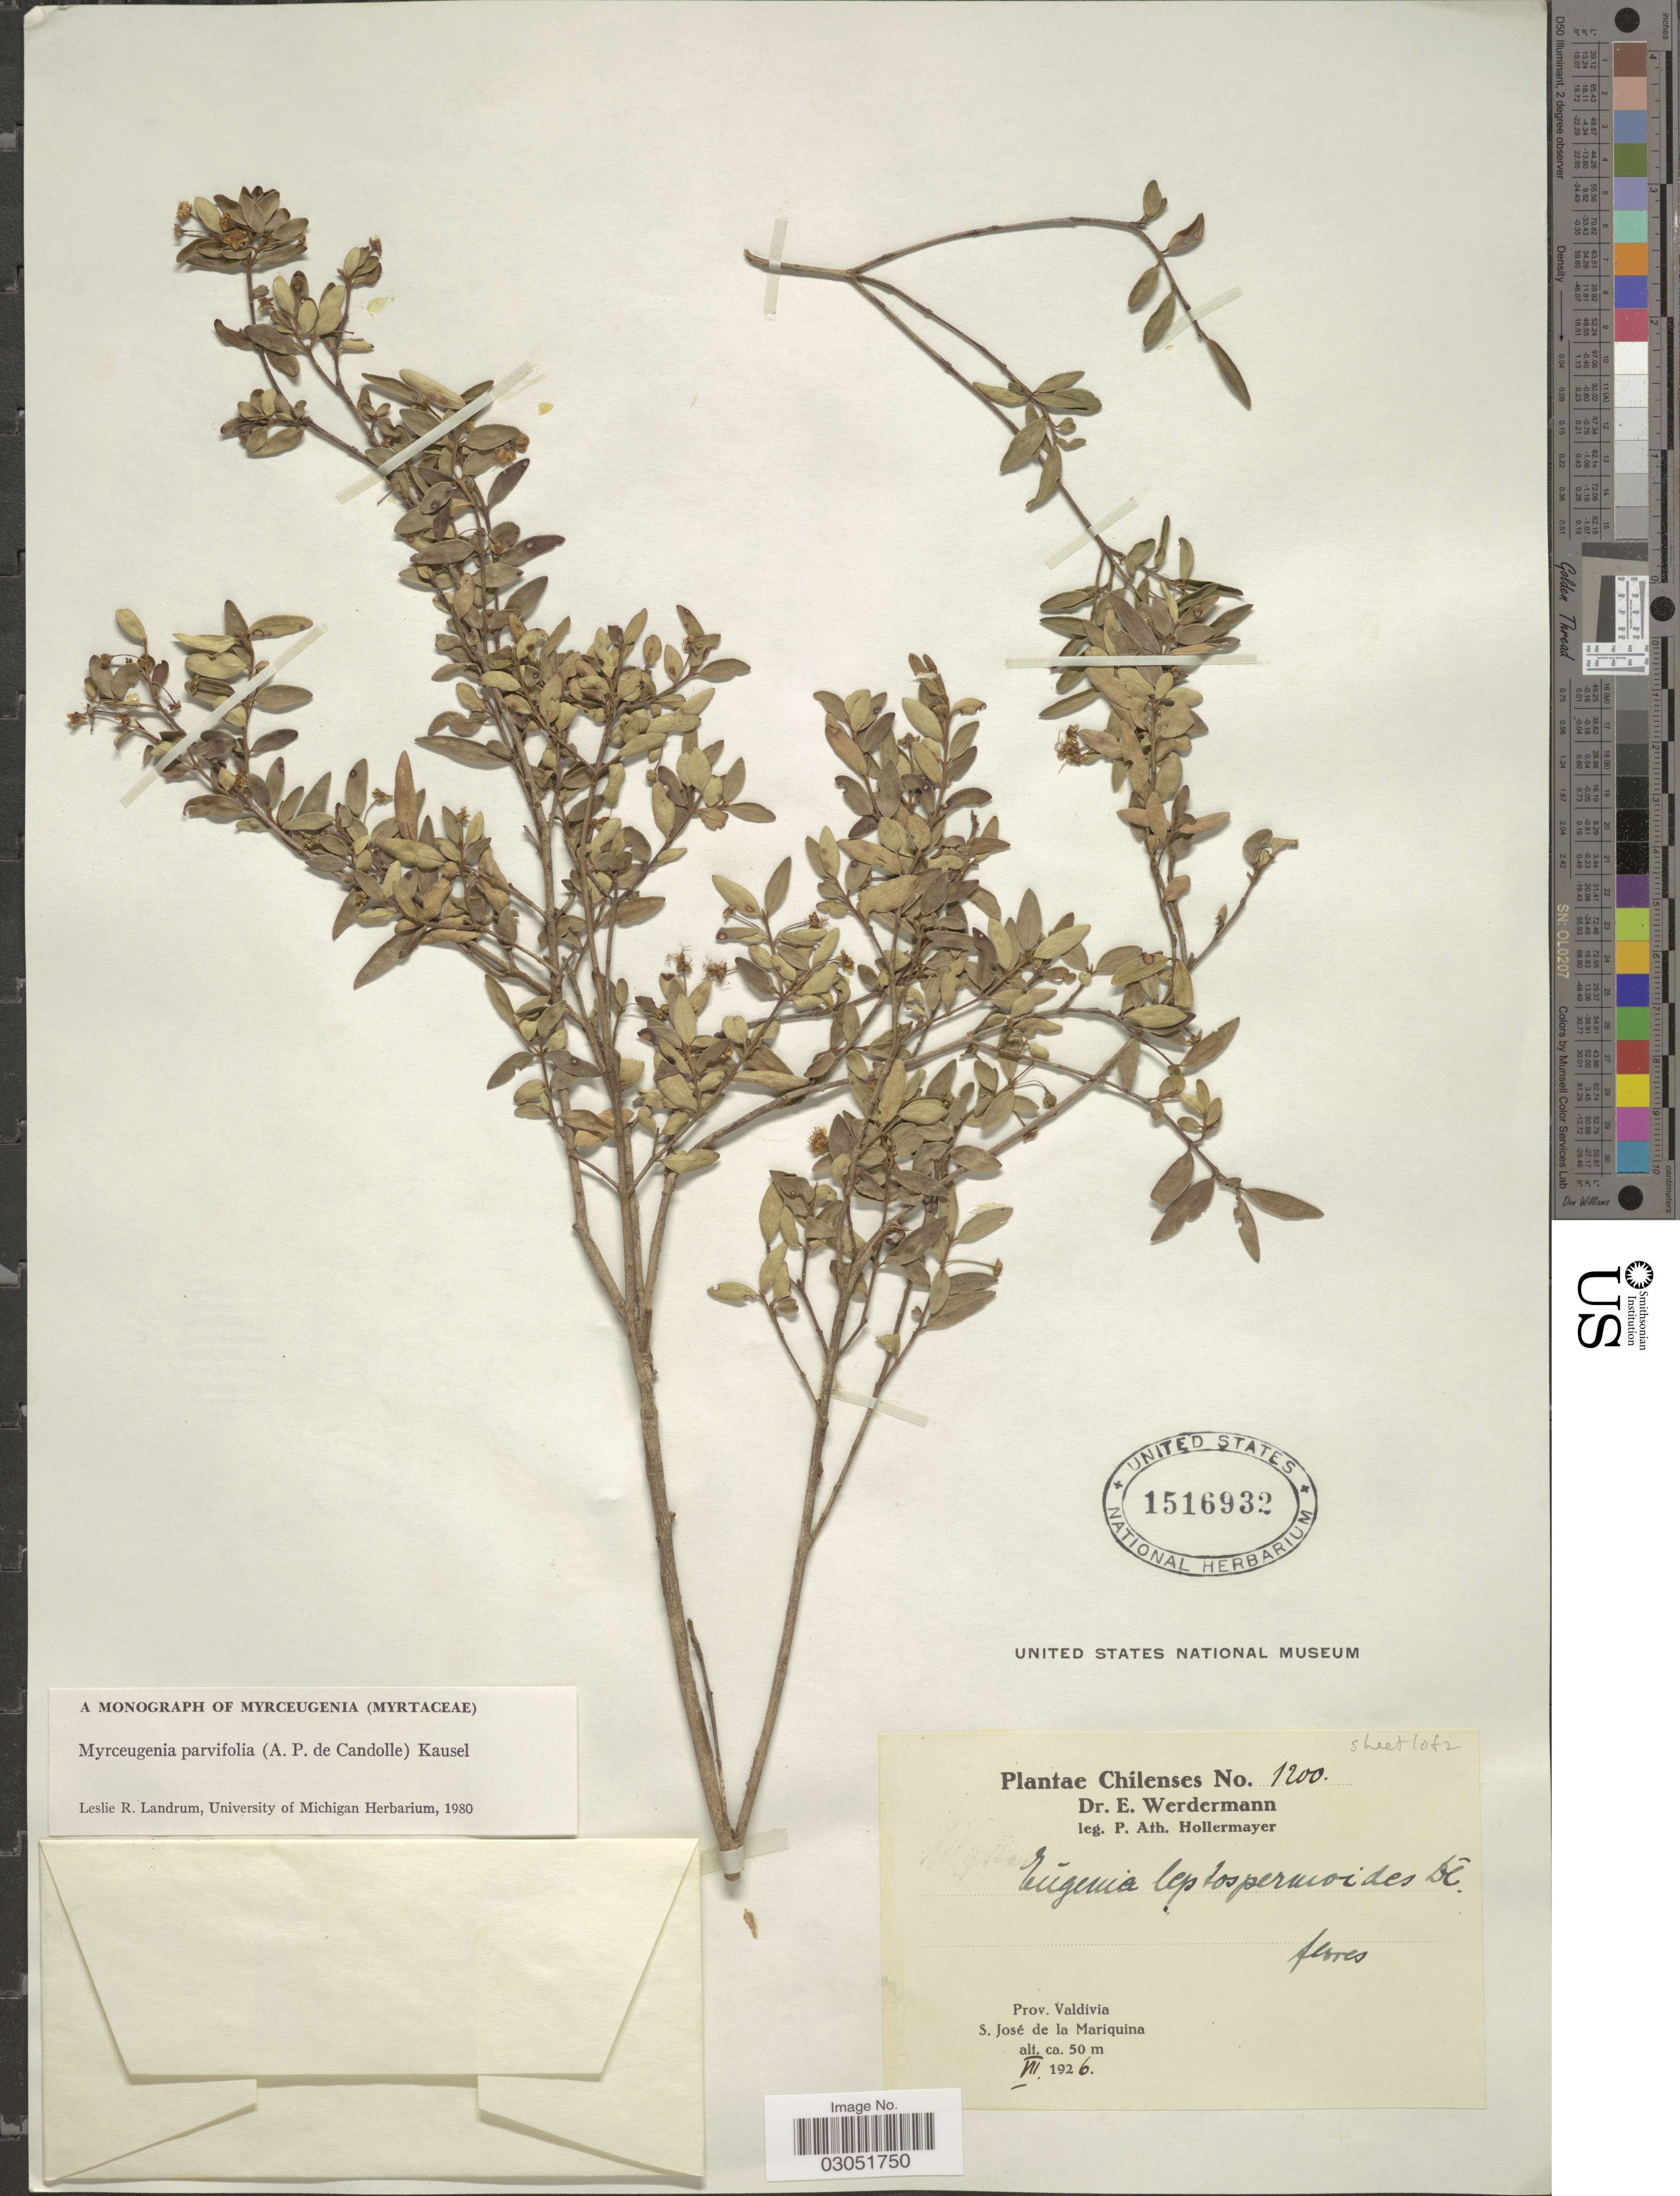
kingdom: Plantae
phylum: Tracheophyta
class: Magnoliopsida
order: Myrtales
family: Myrtaceae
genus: Myrceugenia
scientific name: Myrceugenia parvifolia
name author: (DC.) Kausel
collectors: P. Hollermayer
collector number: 1200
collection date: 1926-07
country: Chile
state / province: Los Ríos (XIV)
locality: Prov. Valdivia. S. José de la Mariquina.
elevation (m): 50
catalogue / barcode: US 1516932